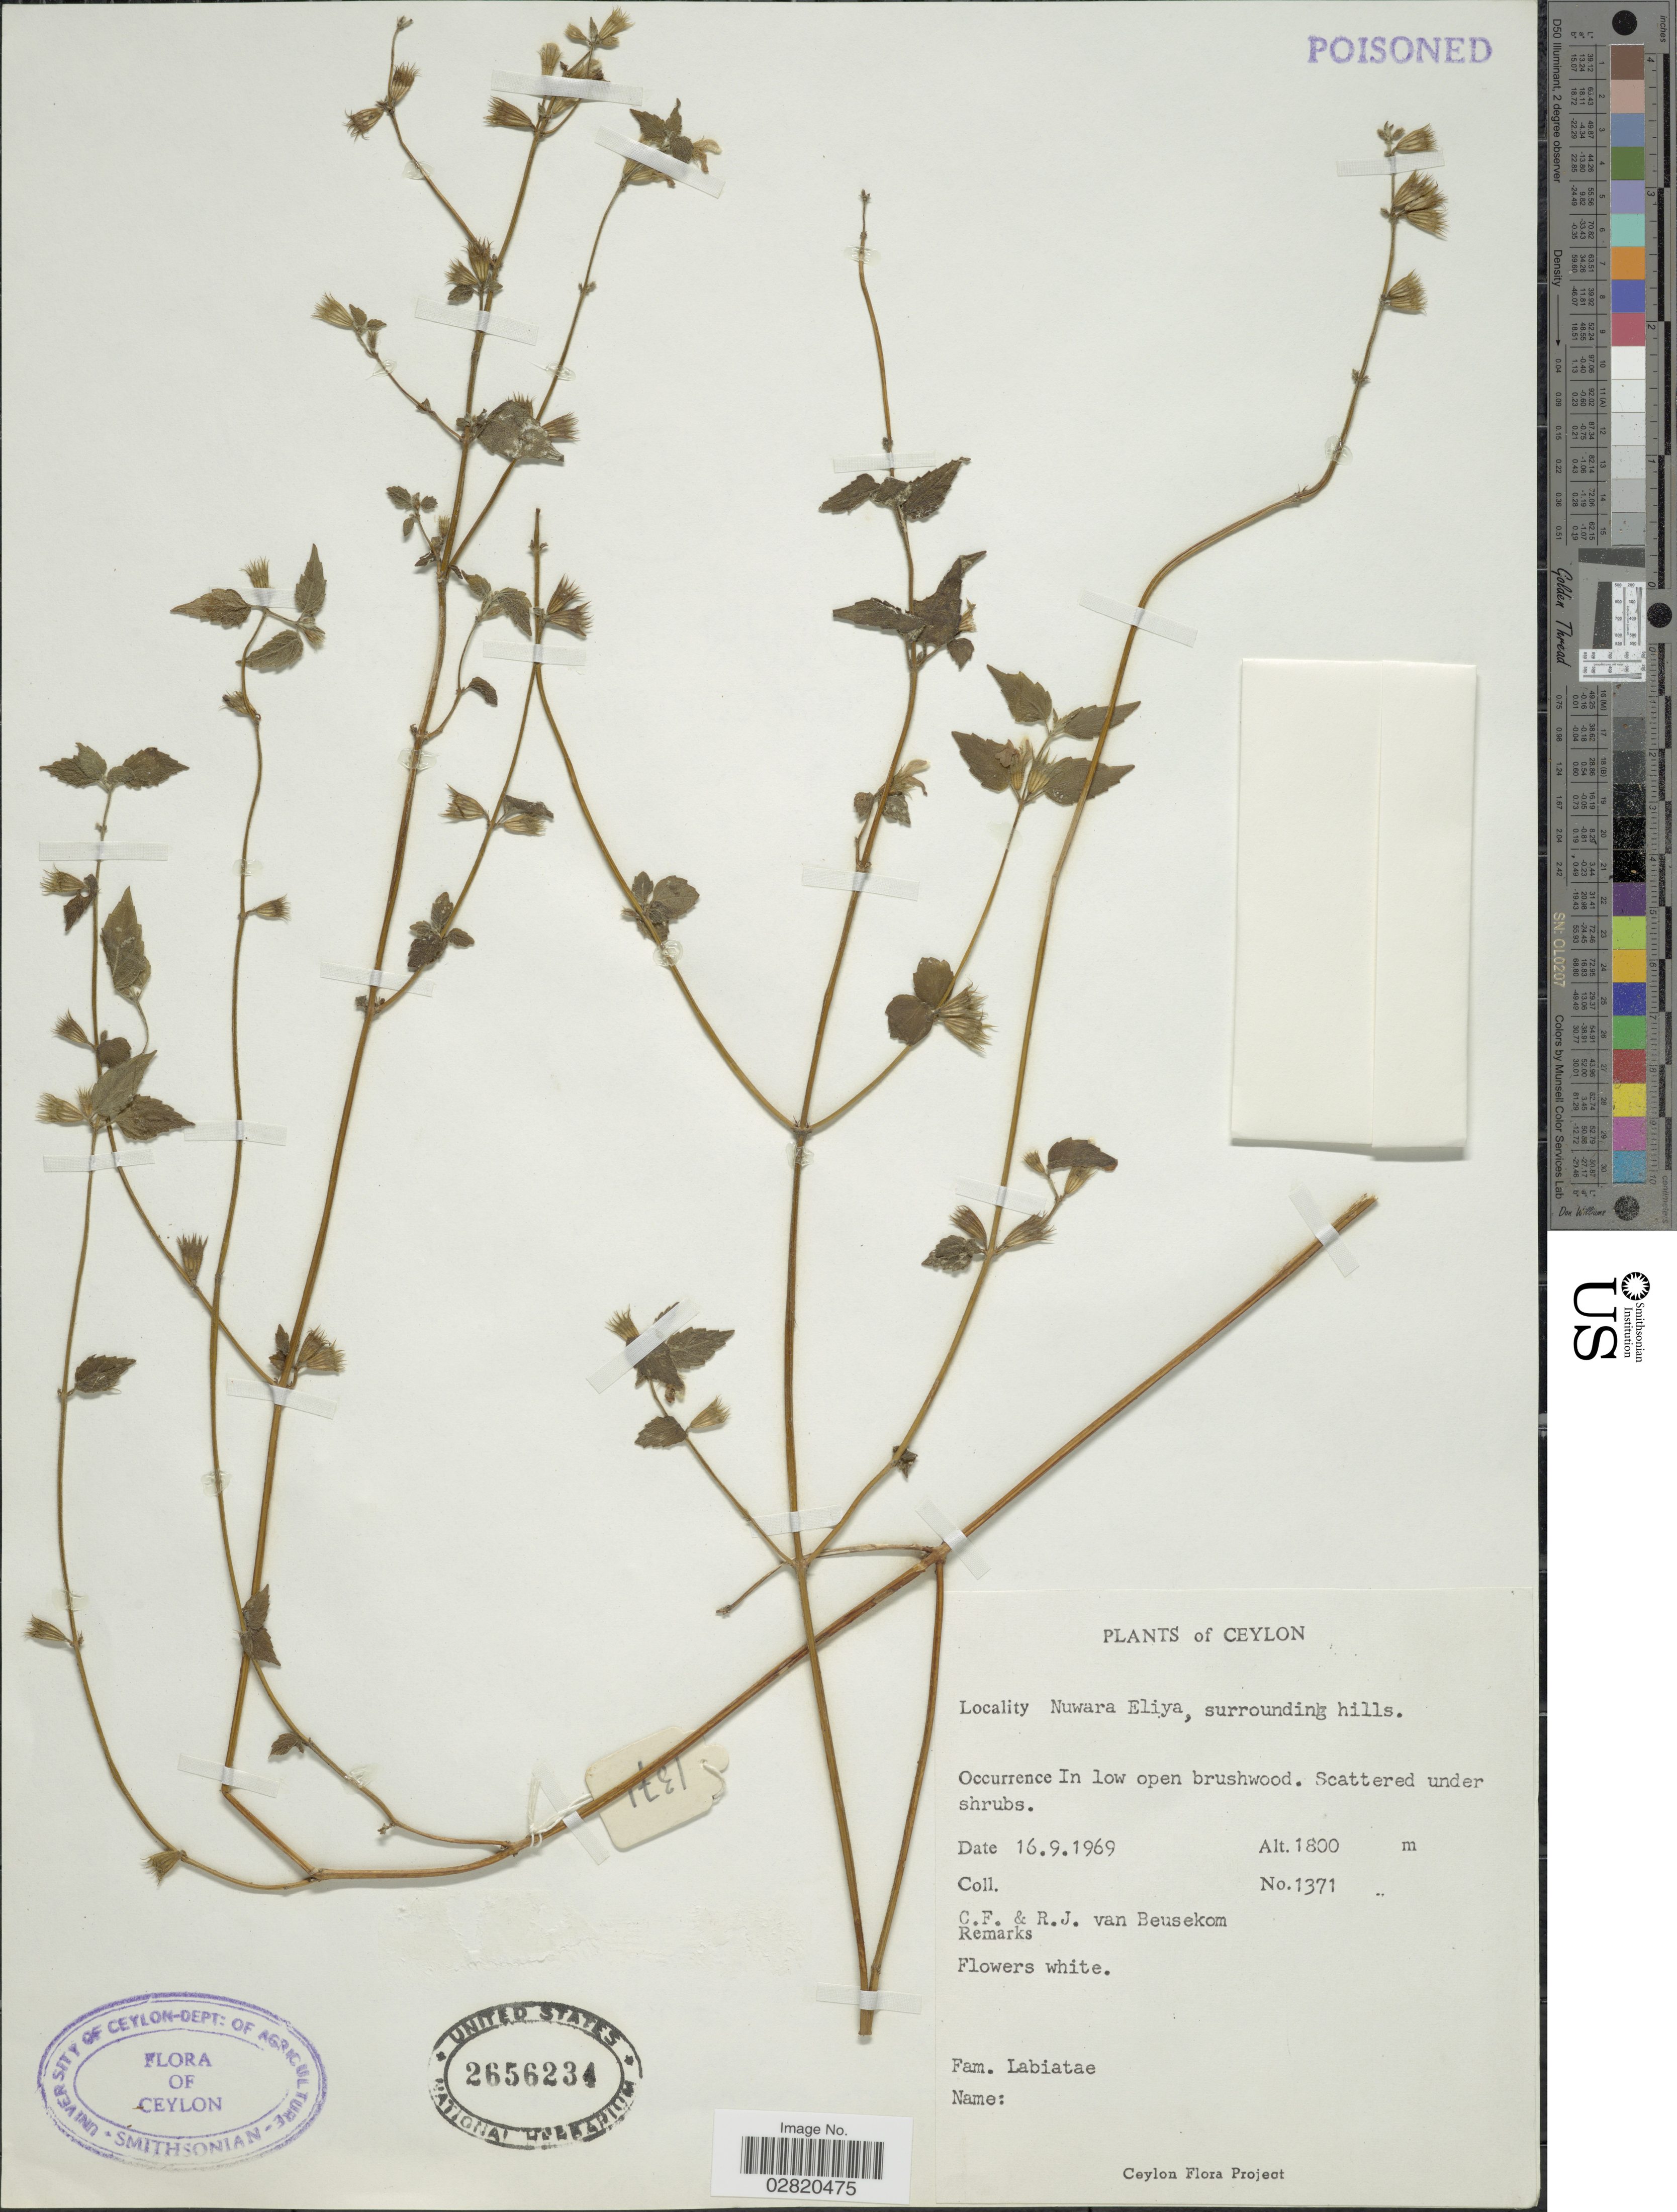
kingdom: Plantae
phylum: Tracheophyta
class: Magnoliopsida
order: Lamiales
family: Lamiaceae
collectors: C. F. Beusekom & R. Van Beusekom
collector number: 1371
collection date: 1969-09-16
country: Sri Lanka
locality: Ceylon. Nuwara Eliya, surrounding hills.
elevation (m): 1800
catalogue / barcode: US 2656234